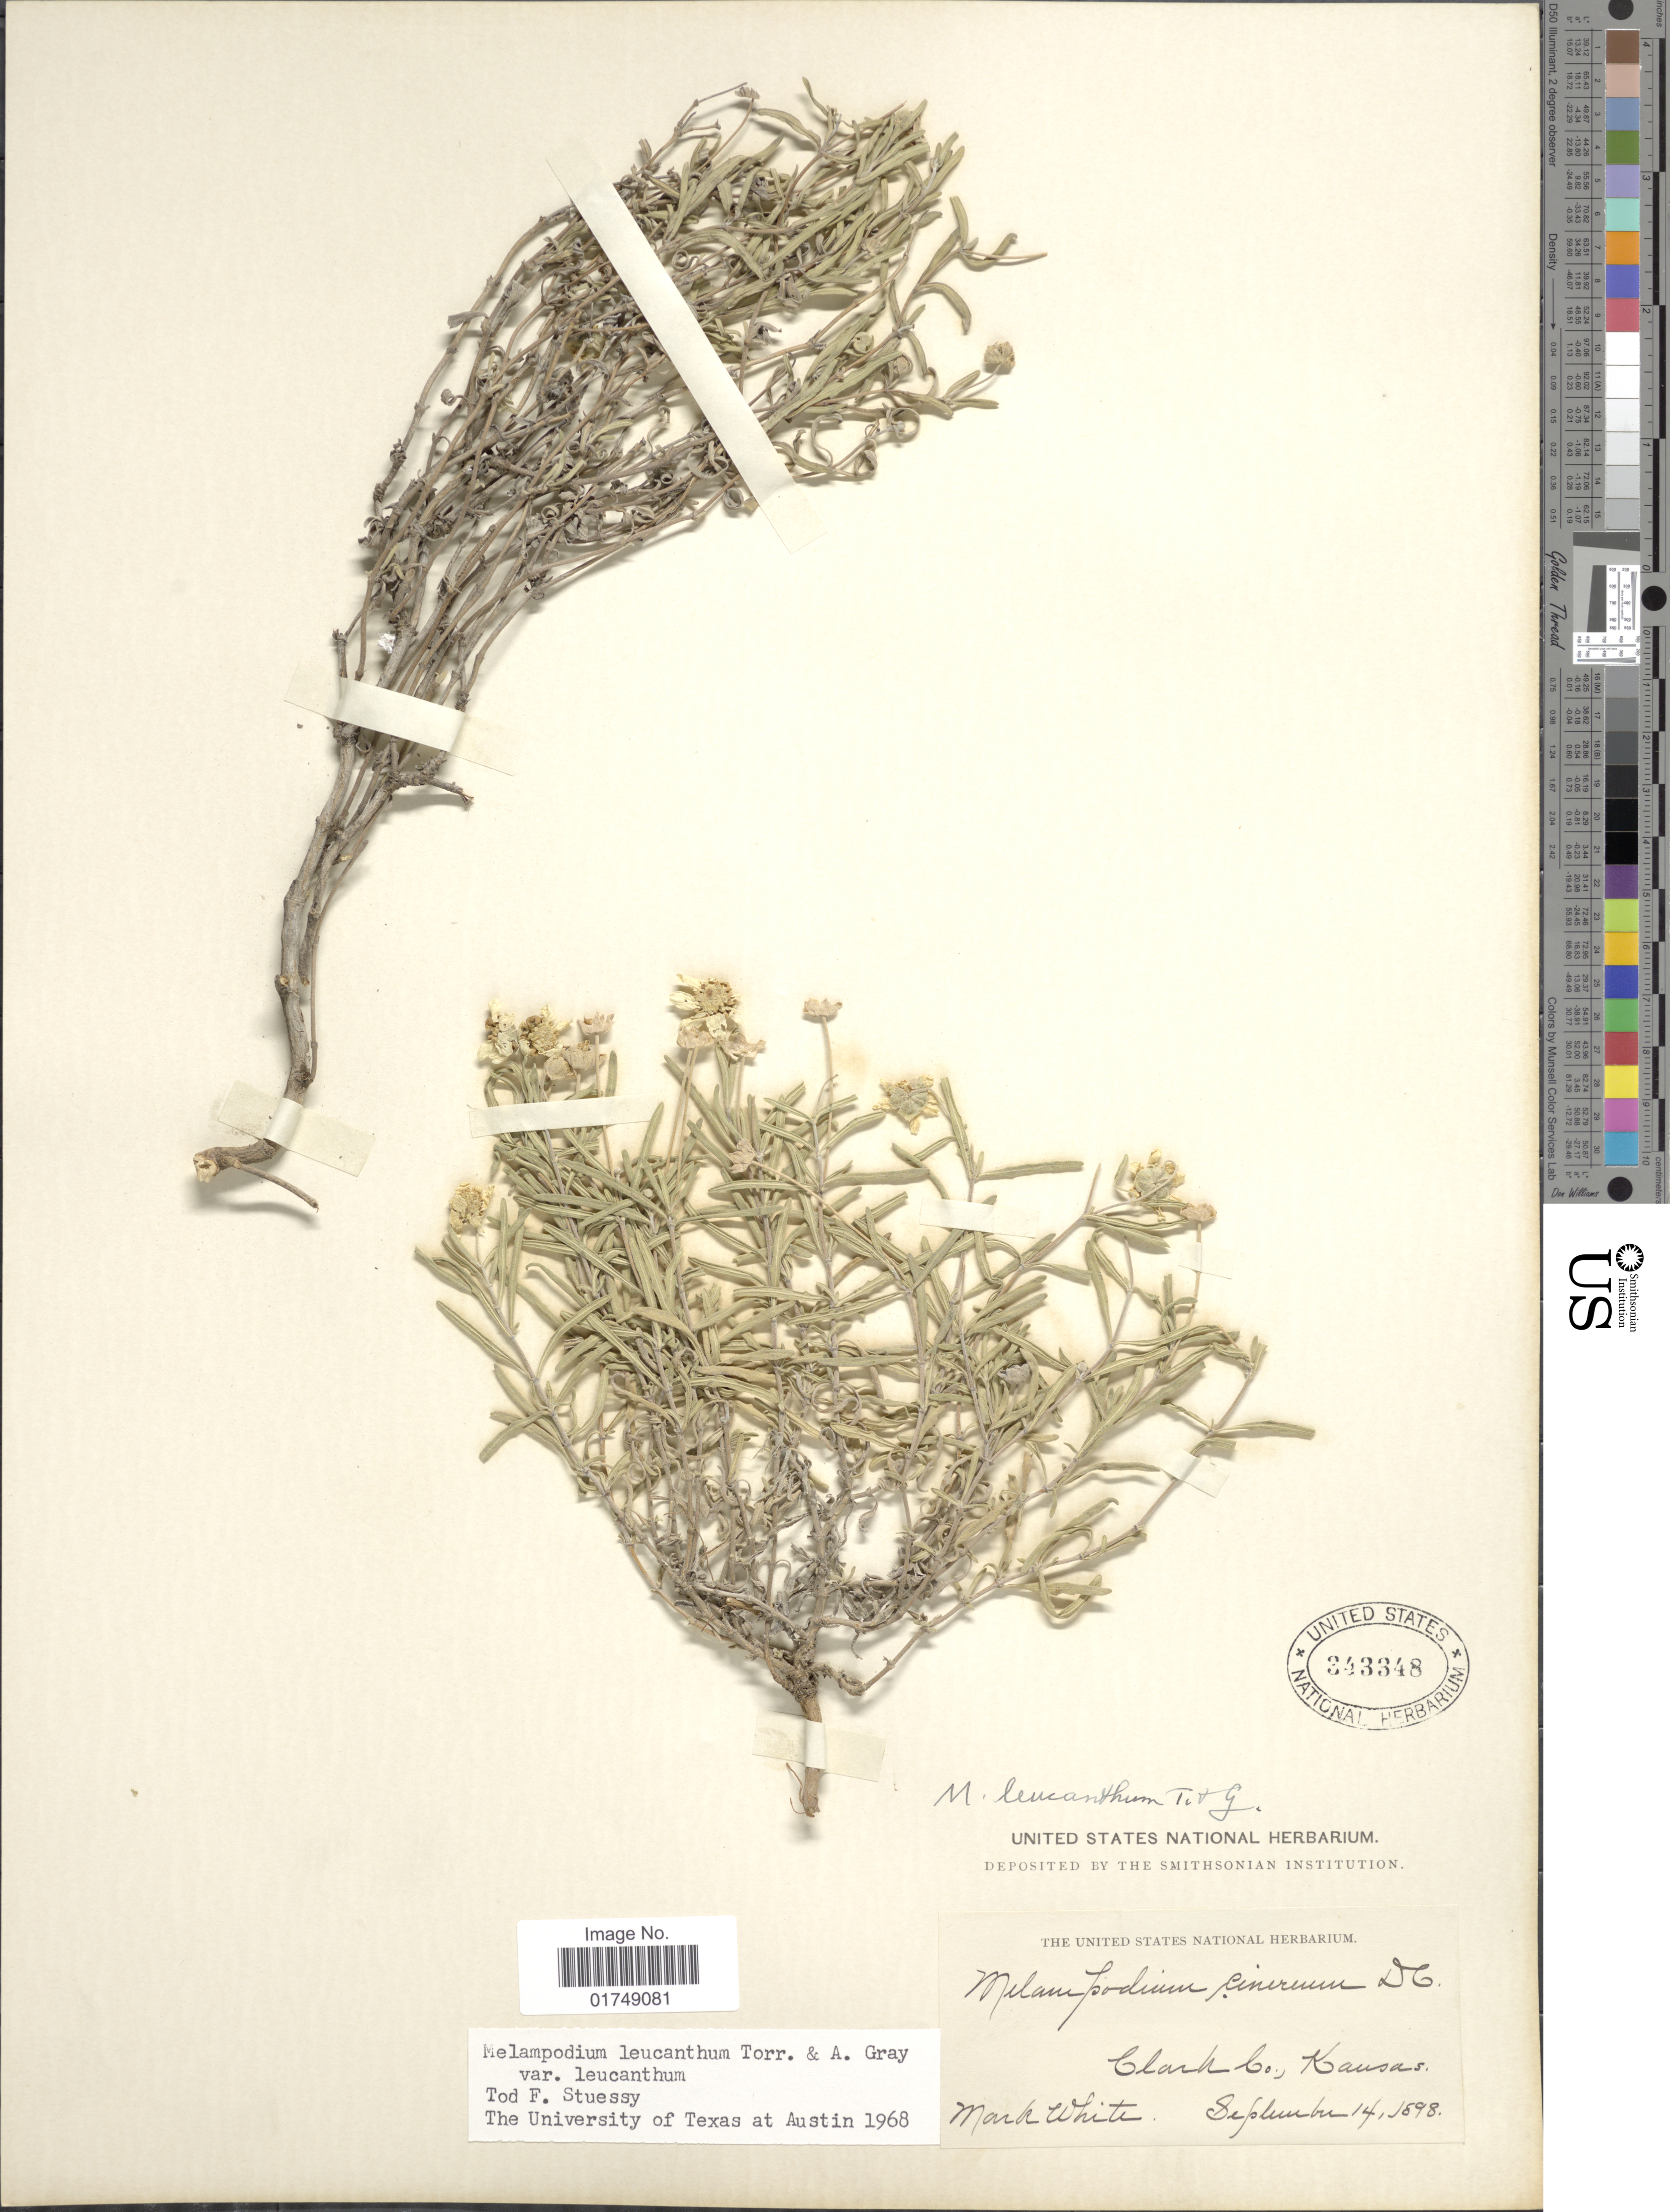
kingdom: Plantae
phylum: Tracheophyta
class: Magnoliopsida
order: Asterales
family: Asteraceae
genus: Melampodium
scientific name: Melampodium leucanthum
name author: Torr. & A. Gray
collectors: M. White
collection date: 1898-09-14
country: United States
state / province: Kansas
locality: Clark Co.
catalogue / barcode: US 343348